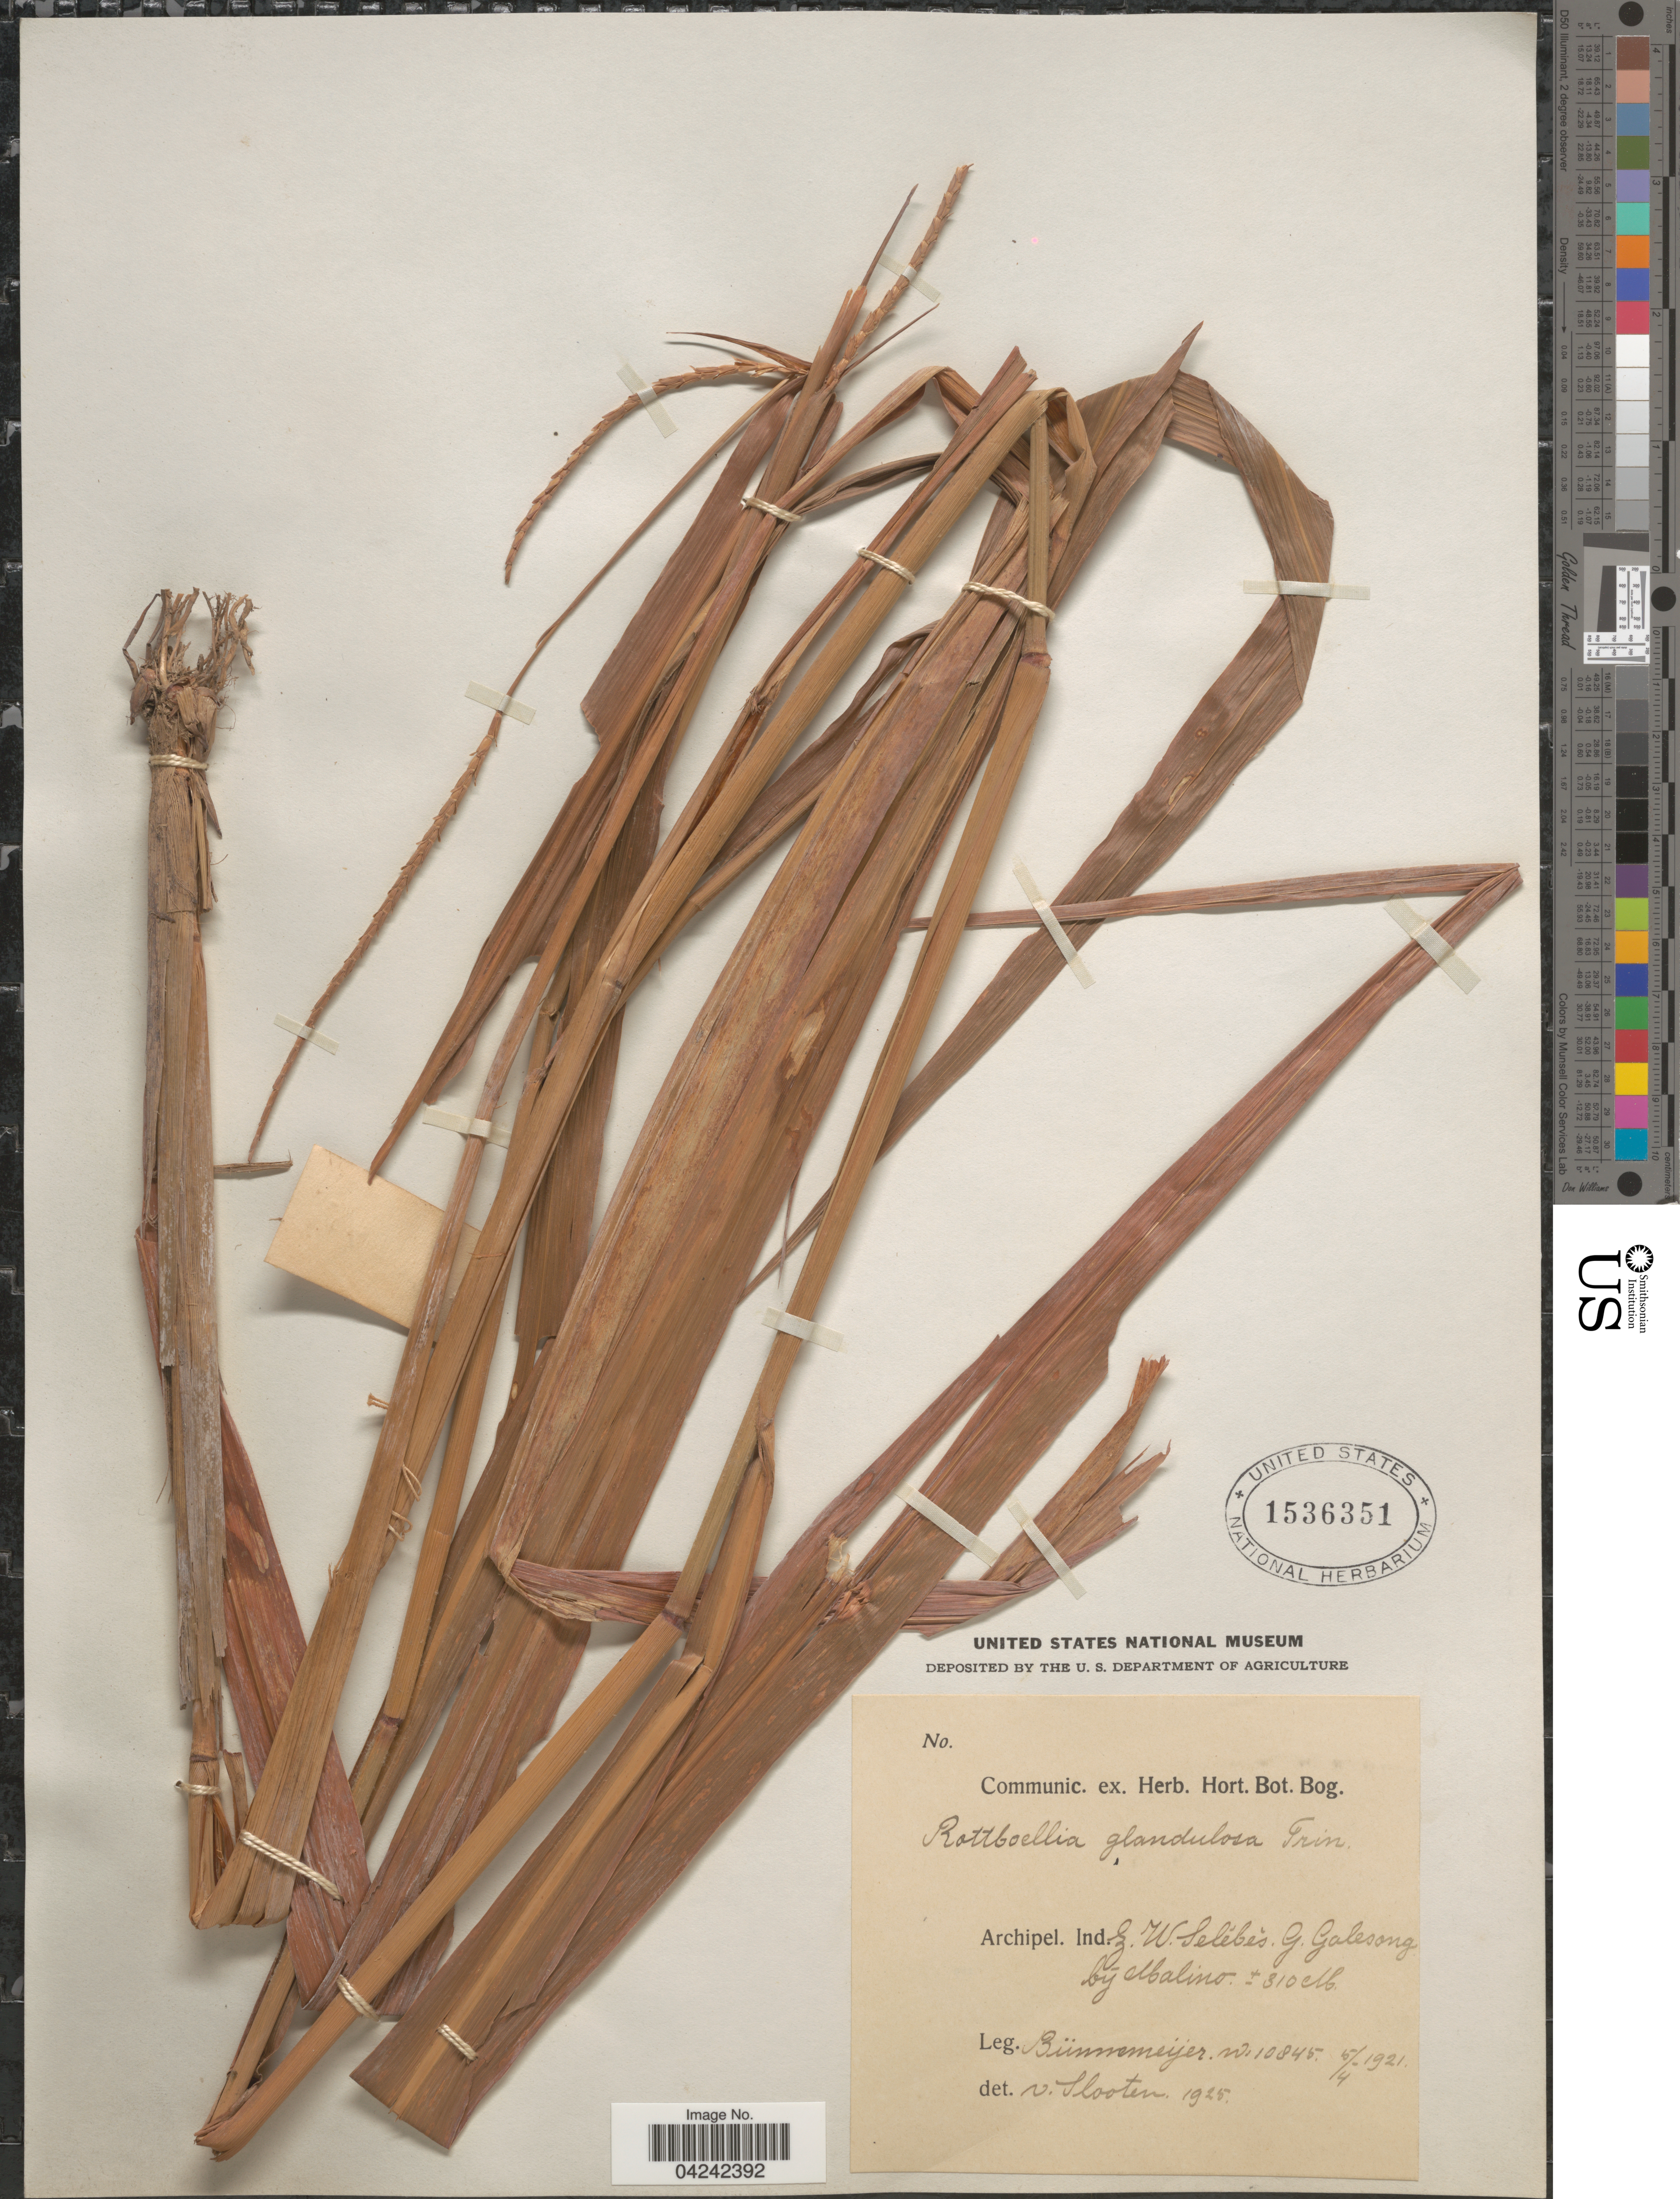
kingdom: Plantae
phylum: Tracheophyta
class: Liliopsida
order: Poales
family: Poaceae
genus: Rottboellia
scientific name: Rottboellia glandulosa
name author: Trin.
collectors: -. Bunnemeijer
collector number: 10845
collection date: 1921-04-05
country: Indonesia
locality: Archipel. Ind. Z. W. Selébes. G. Galesong bij Malino.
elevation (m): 310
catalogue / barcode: US 1536351